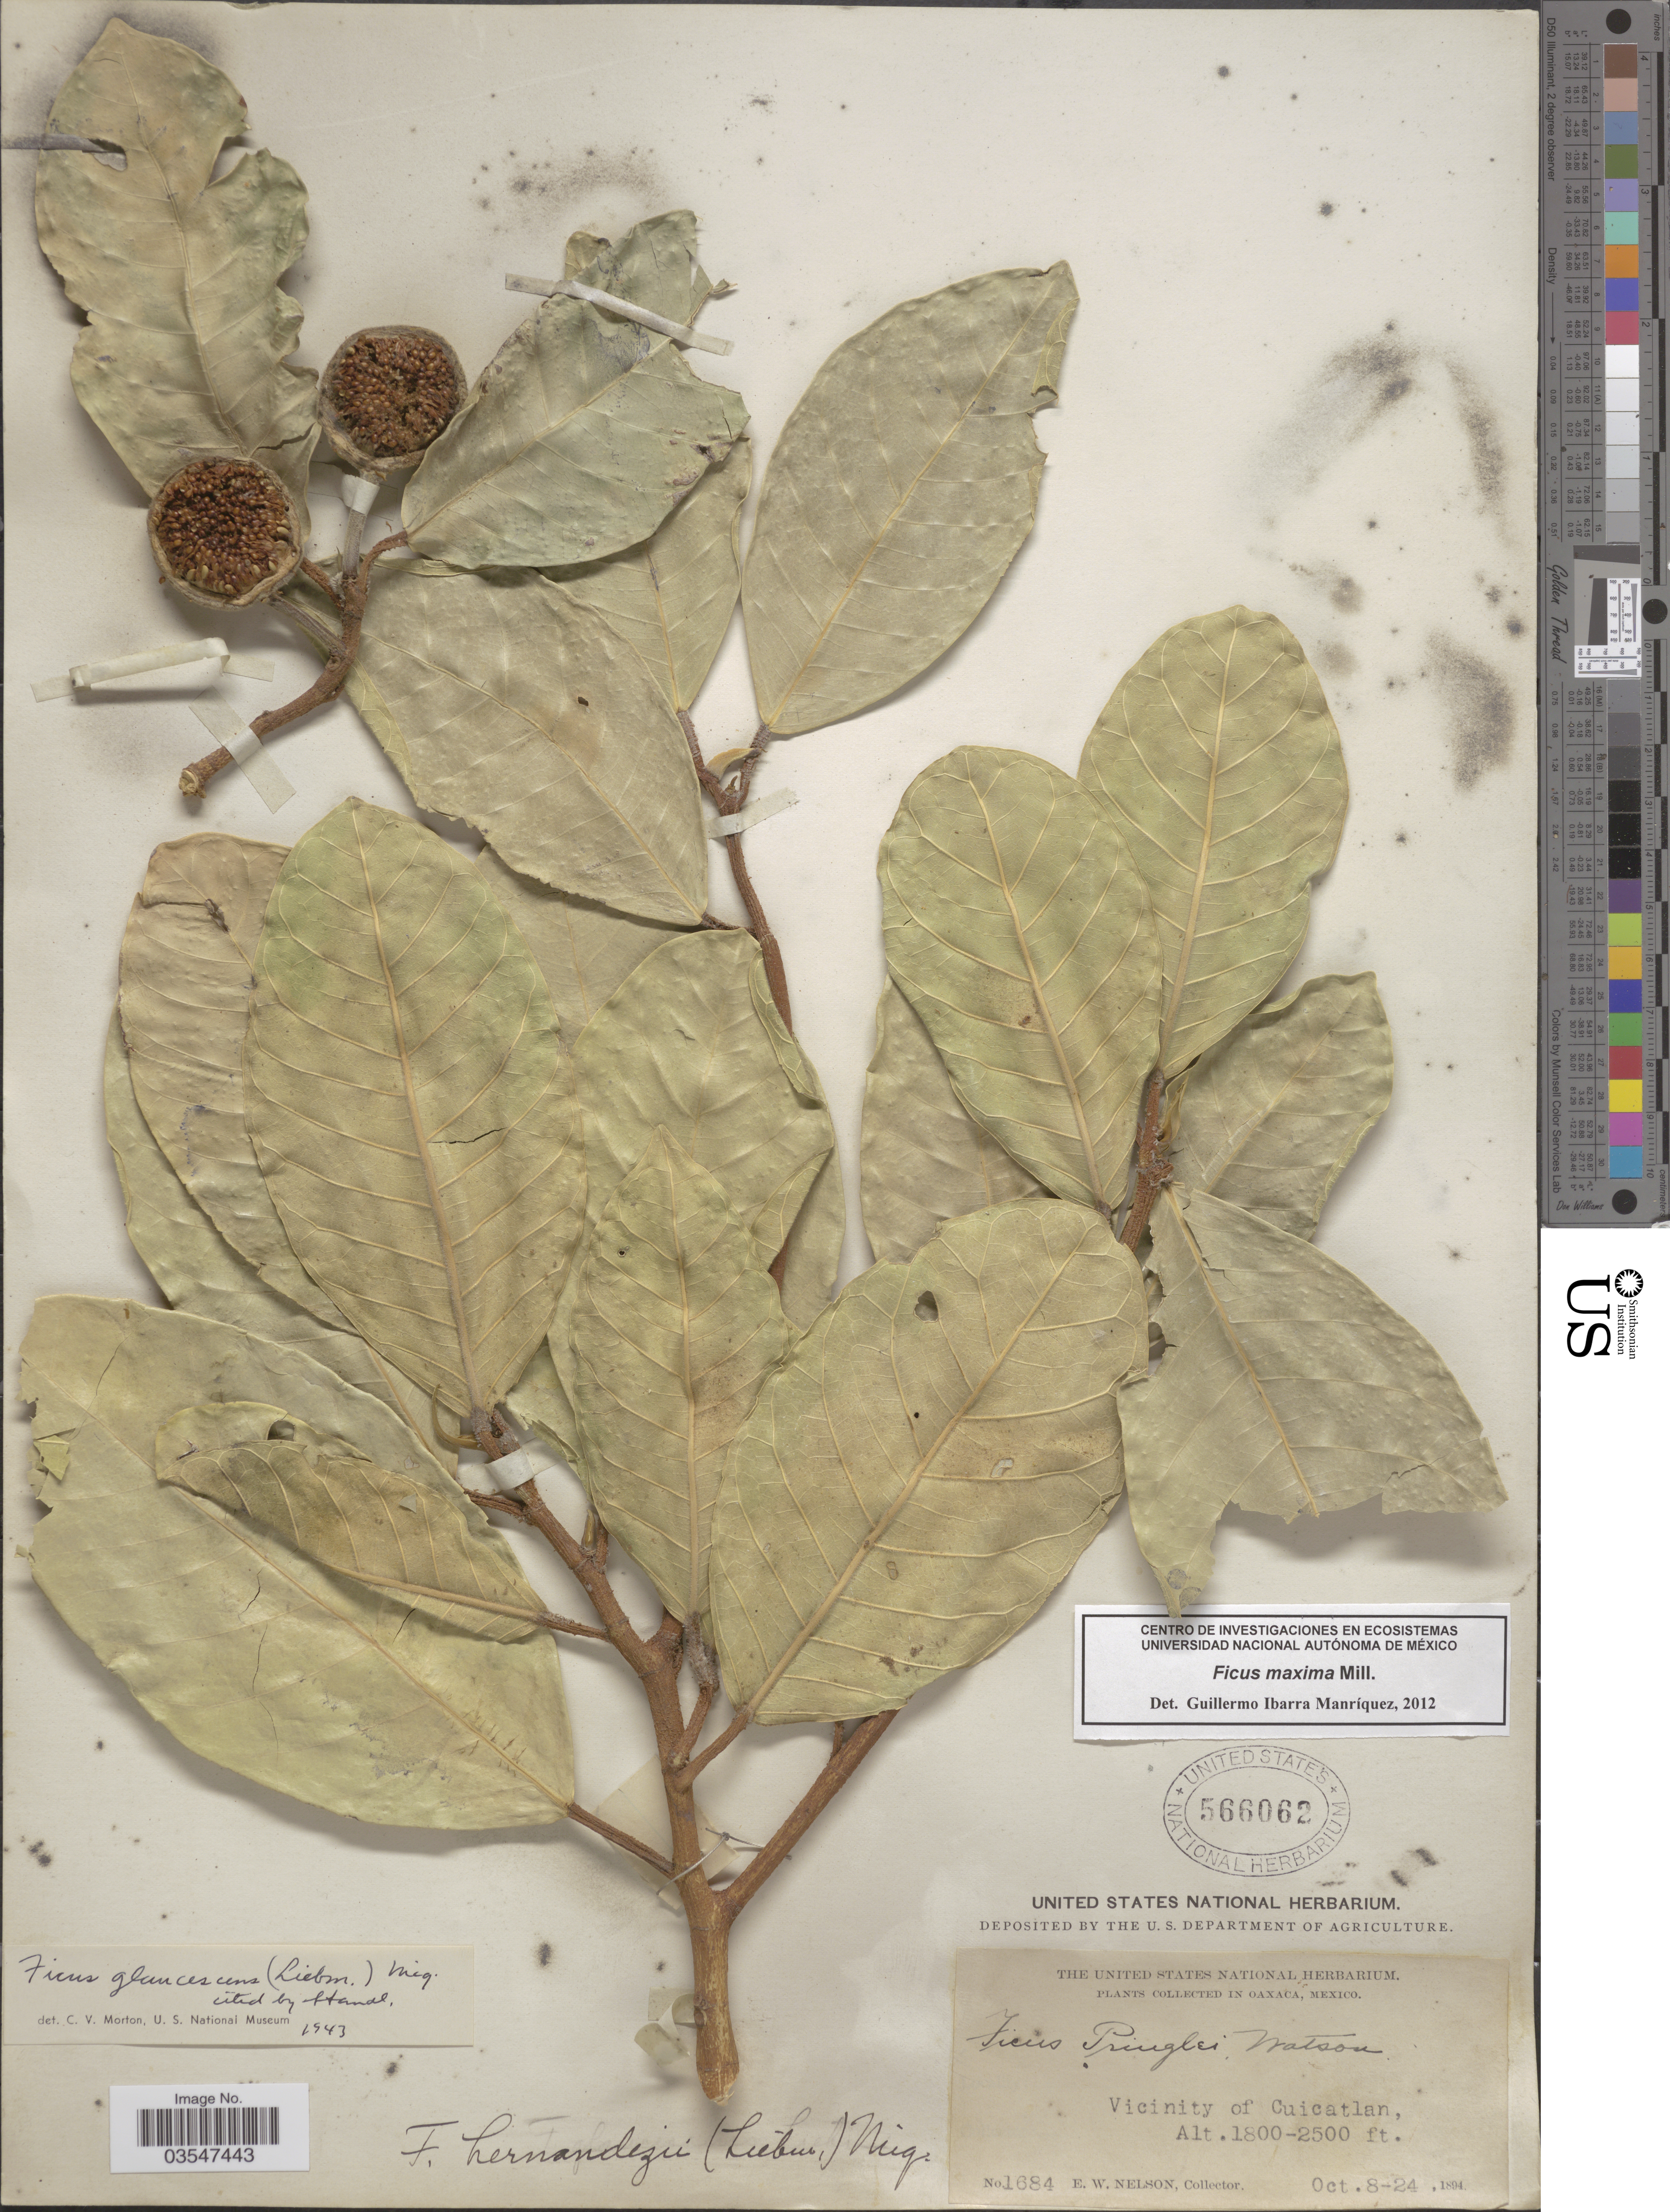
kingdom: Plantae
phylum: Tracheophyta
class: Magnoliopsida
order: Rosales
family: Moraceae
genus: Ficus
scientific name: Ficus maxima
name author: Mill.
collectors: E. W. Nelson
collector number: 1684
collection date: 1894-10-08/1894-10-24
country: Mexico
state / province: Oaxaca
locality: Vicinity of Cuicatlan.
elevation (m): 549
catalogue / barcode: US 566062